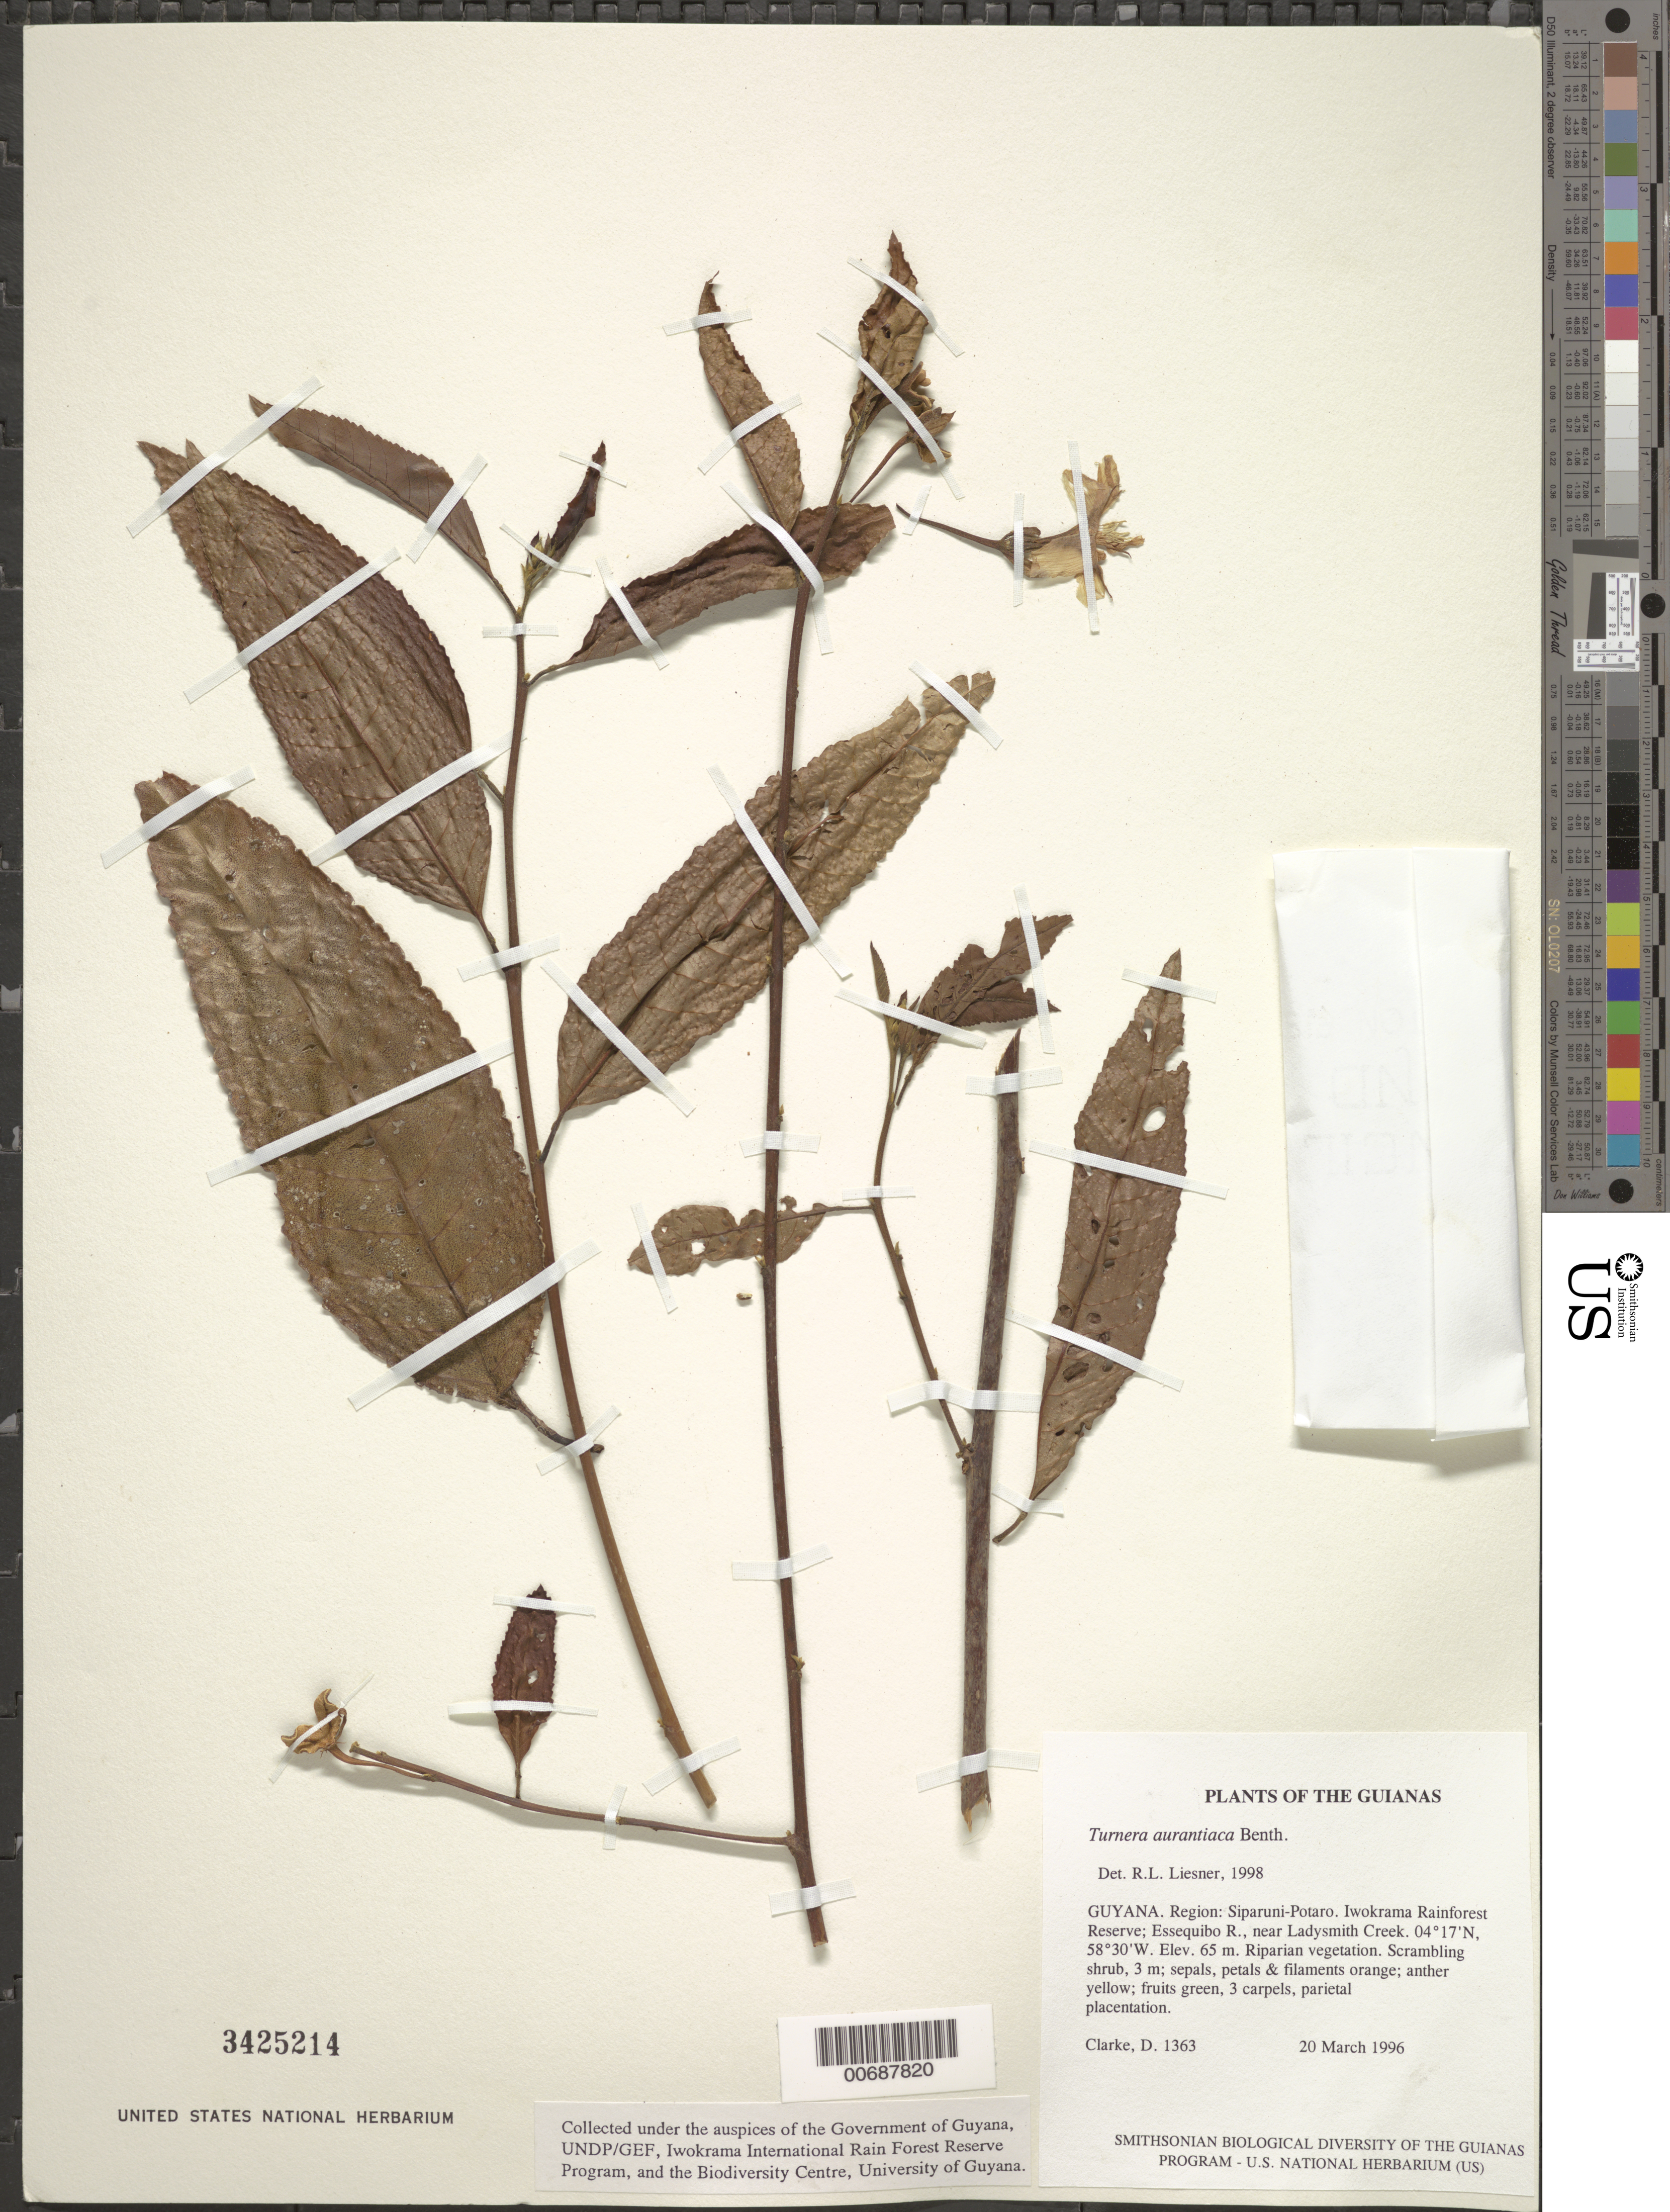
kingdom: Plantae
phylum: Tracheophyta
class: Magnoliopsida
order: Malpighiales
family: Turneraceae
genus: Turnera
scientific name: Turnera aurantiaca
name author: Benth.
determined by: Liesner, R. L.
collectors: H. D. Clarke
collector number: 1363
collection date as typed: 20 March 1996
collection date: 1996-03-20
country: Guyana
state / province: Potaro-Siparuni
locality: Iwokrama Rainforest Reserve; Essequibo R., near Ladysmith Creek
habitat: Riparian vegetation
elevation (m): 65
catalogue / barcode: US 3425214